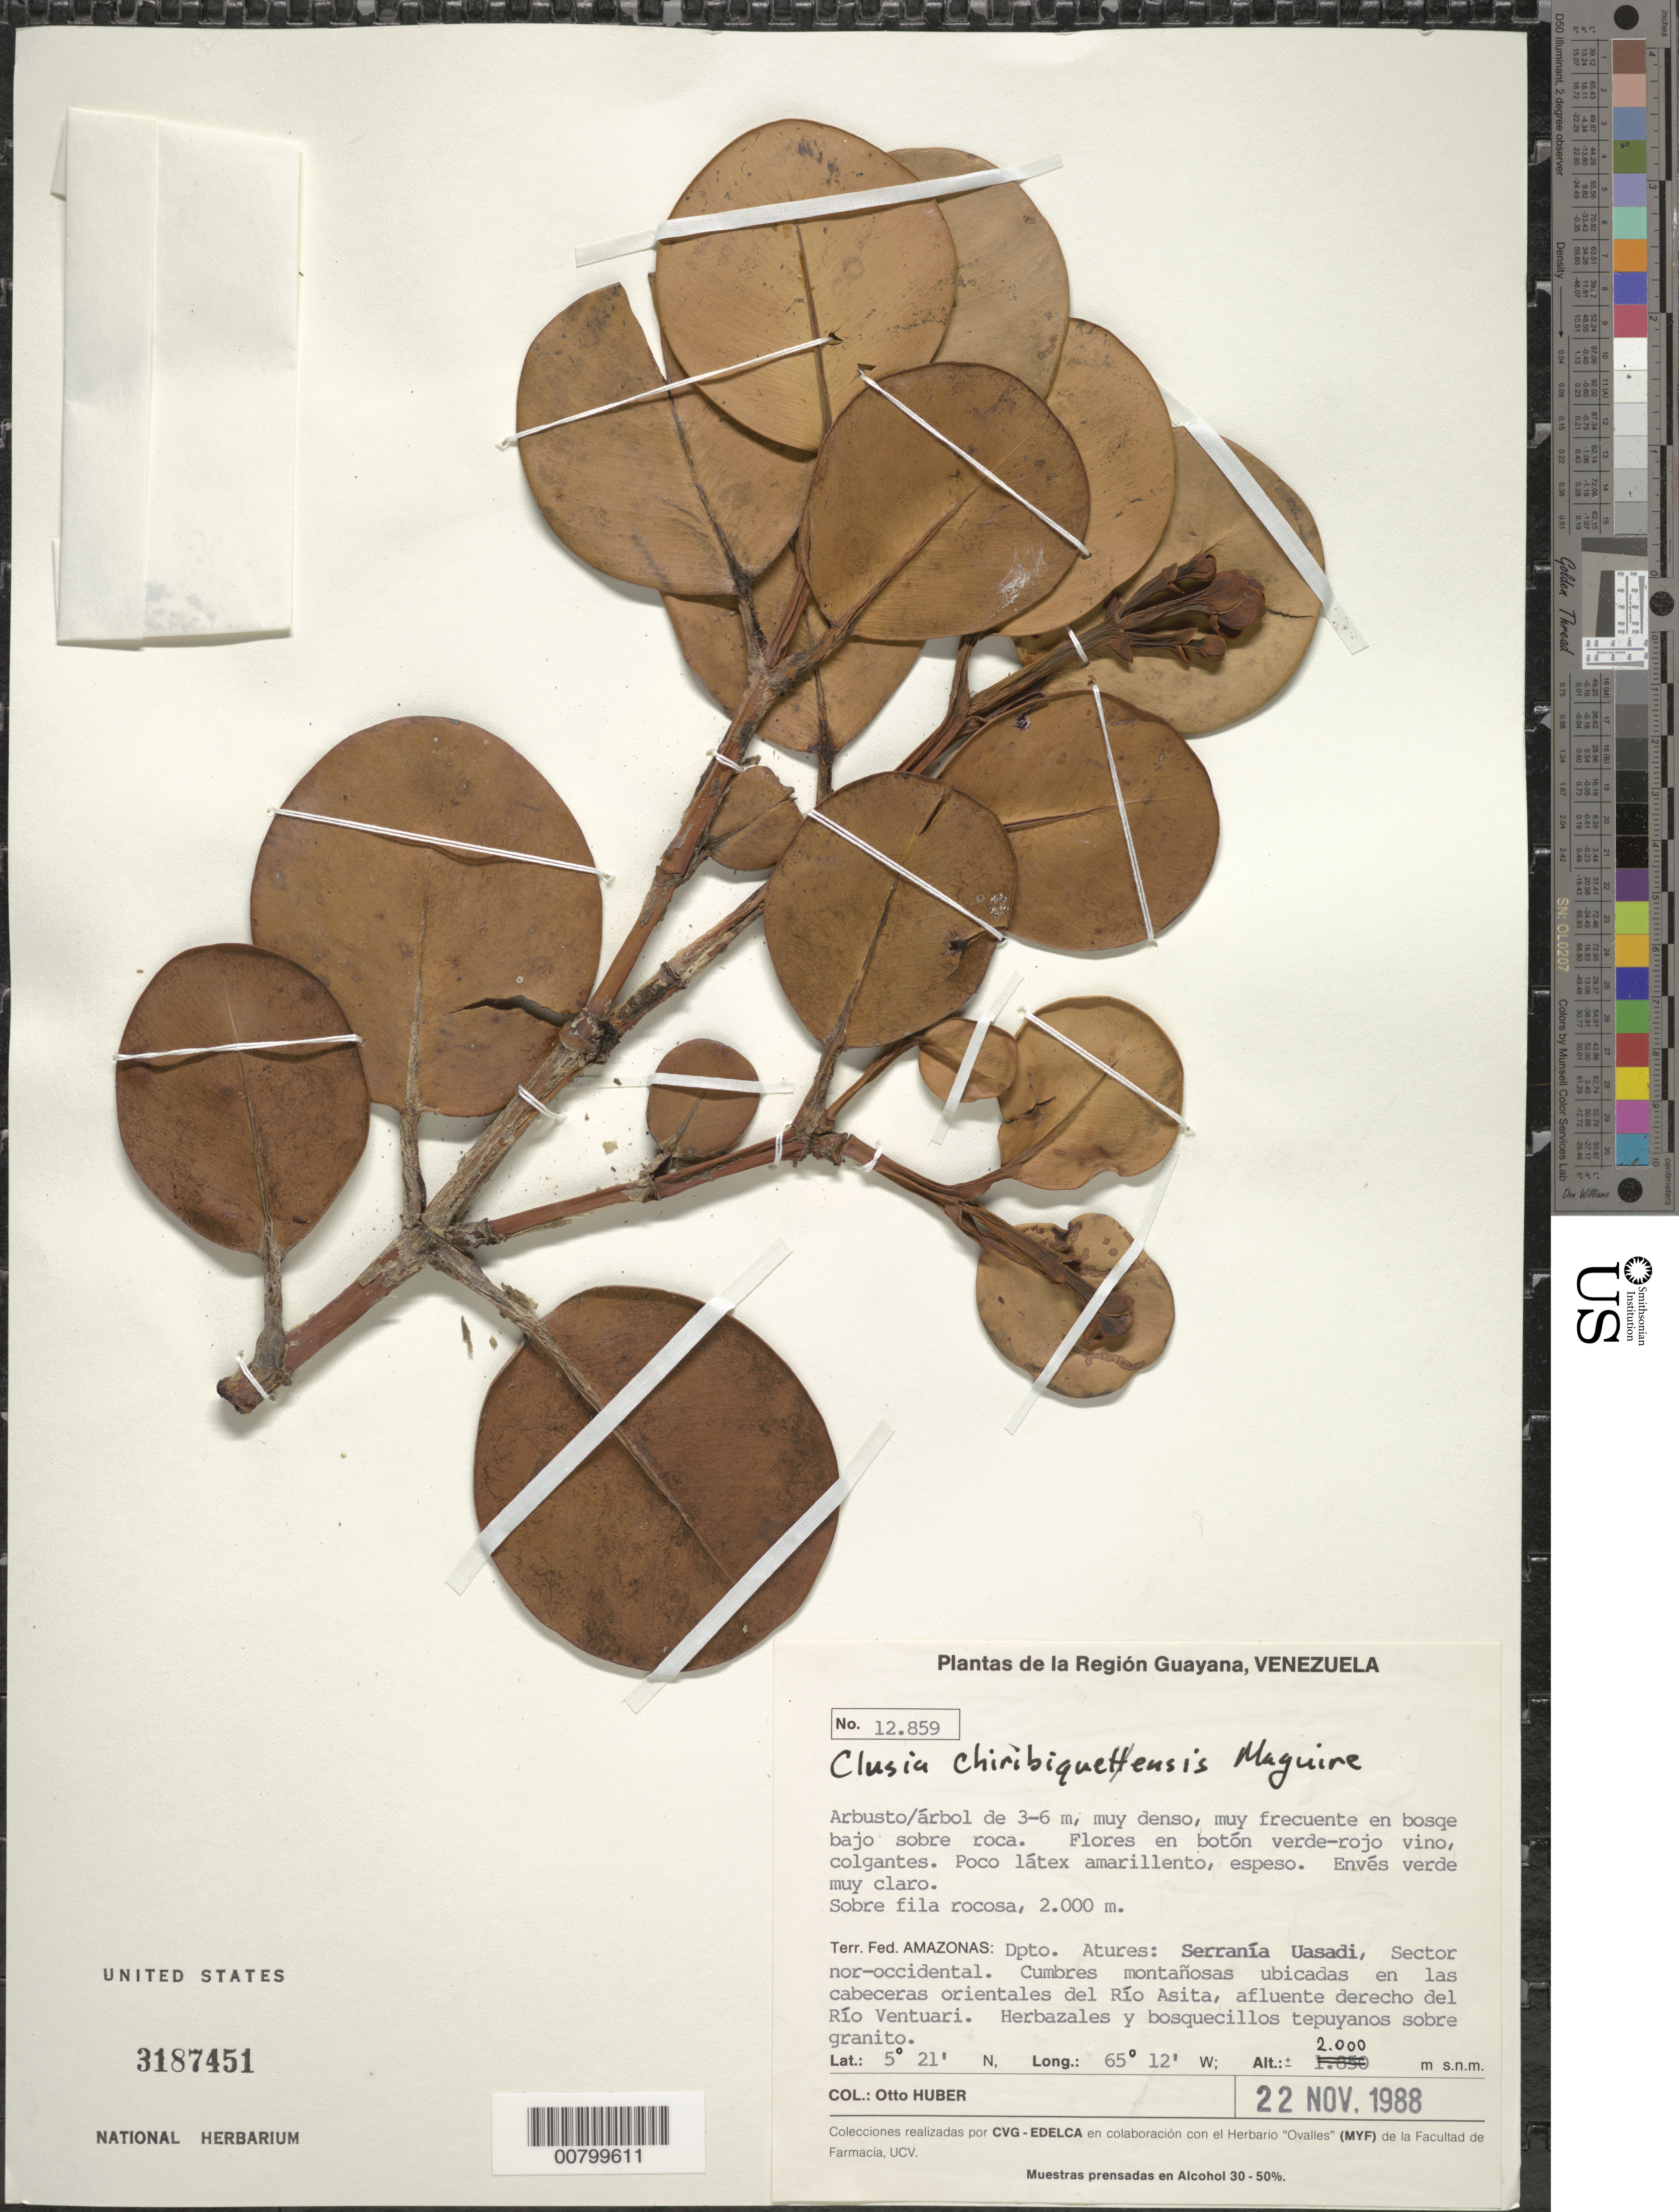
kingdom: Plantae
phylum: Tracheophyta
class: Magnoliopsida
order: Malpighiales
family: Clusiaceae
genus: Clusia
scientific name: Clusia chiribiquetensis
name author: Maguire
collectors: O. Huber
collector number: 12859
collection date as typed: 22-Nov-88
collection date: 1988-11-22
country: Venezuela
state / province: Amazonas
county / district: Atures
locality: Serrania Uasadi, sector nor-occidental; cabeceras orientales del Río Asita, afluente derecho del Río Ventuari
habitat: Cumbres montanosas ubicadas en las cabeceras; herbazales y bosquecillos tepuyanos sobre granito; el interior del bosque bajo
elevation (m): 2000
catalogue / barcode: US 3187451